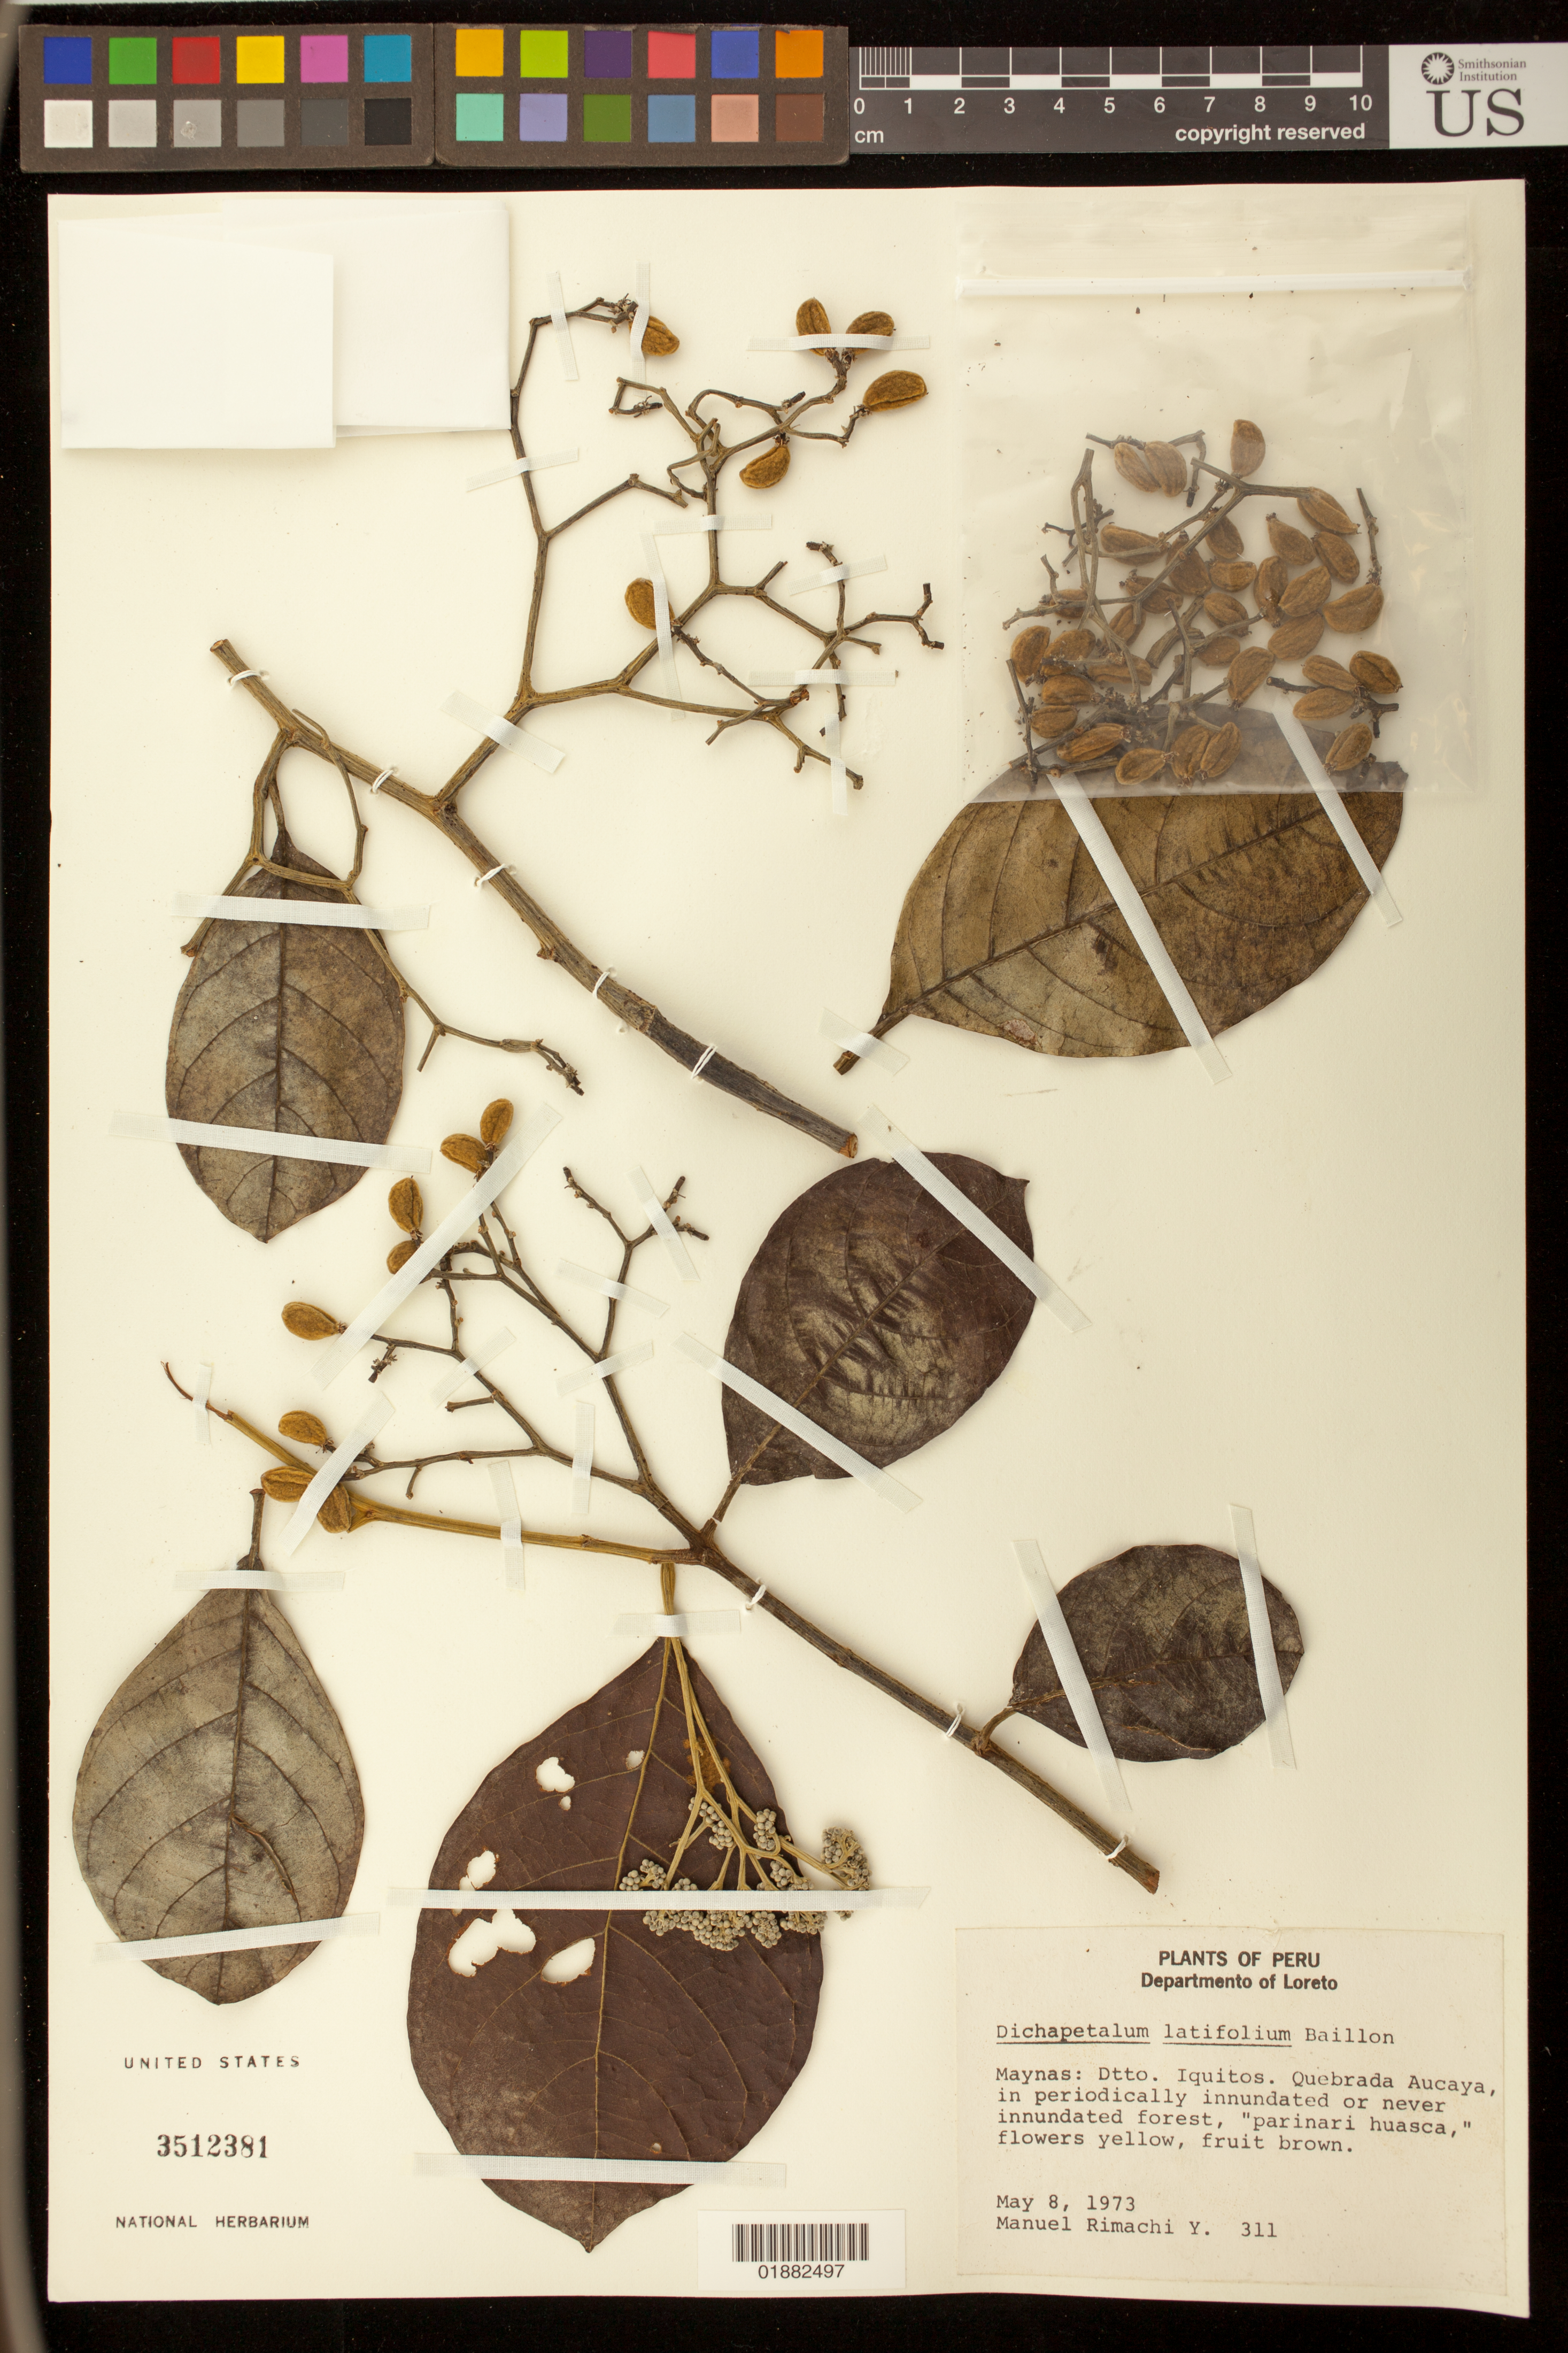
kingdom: Plantae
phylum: Tracheophyta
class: Magnoliopsida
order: Malpighiales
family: Dichapetalaceae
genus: Dichapetalum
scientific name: Dichapetalum latifolium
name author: Baill.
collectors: M. Rimachi Y.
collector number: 311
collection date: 1973-05-08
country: Peru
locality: Maynas. Dtto. Iquitos. Quebrada Aucaya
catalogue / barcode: US 3512381